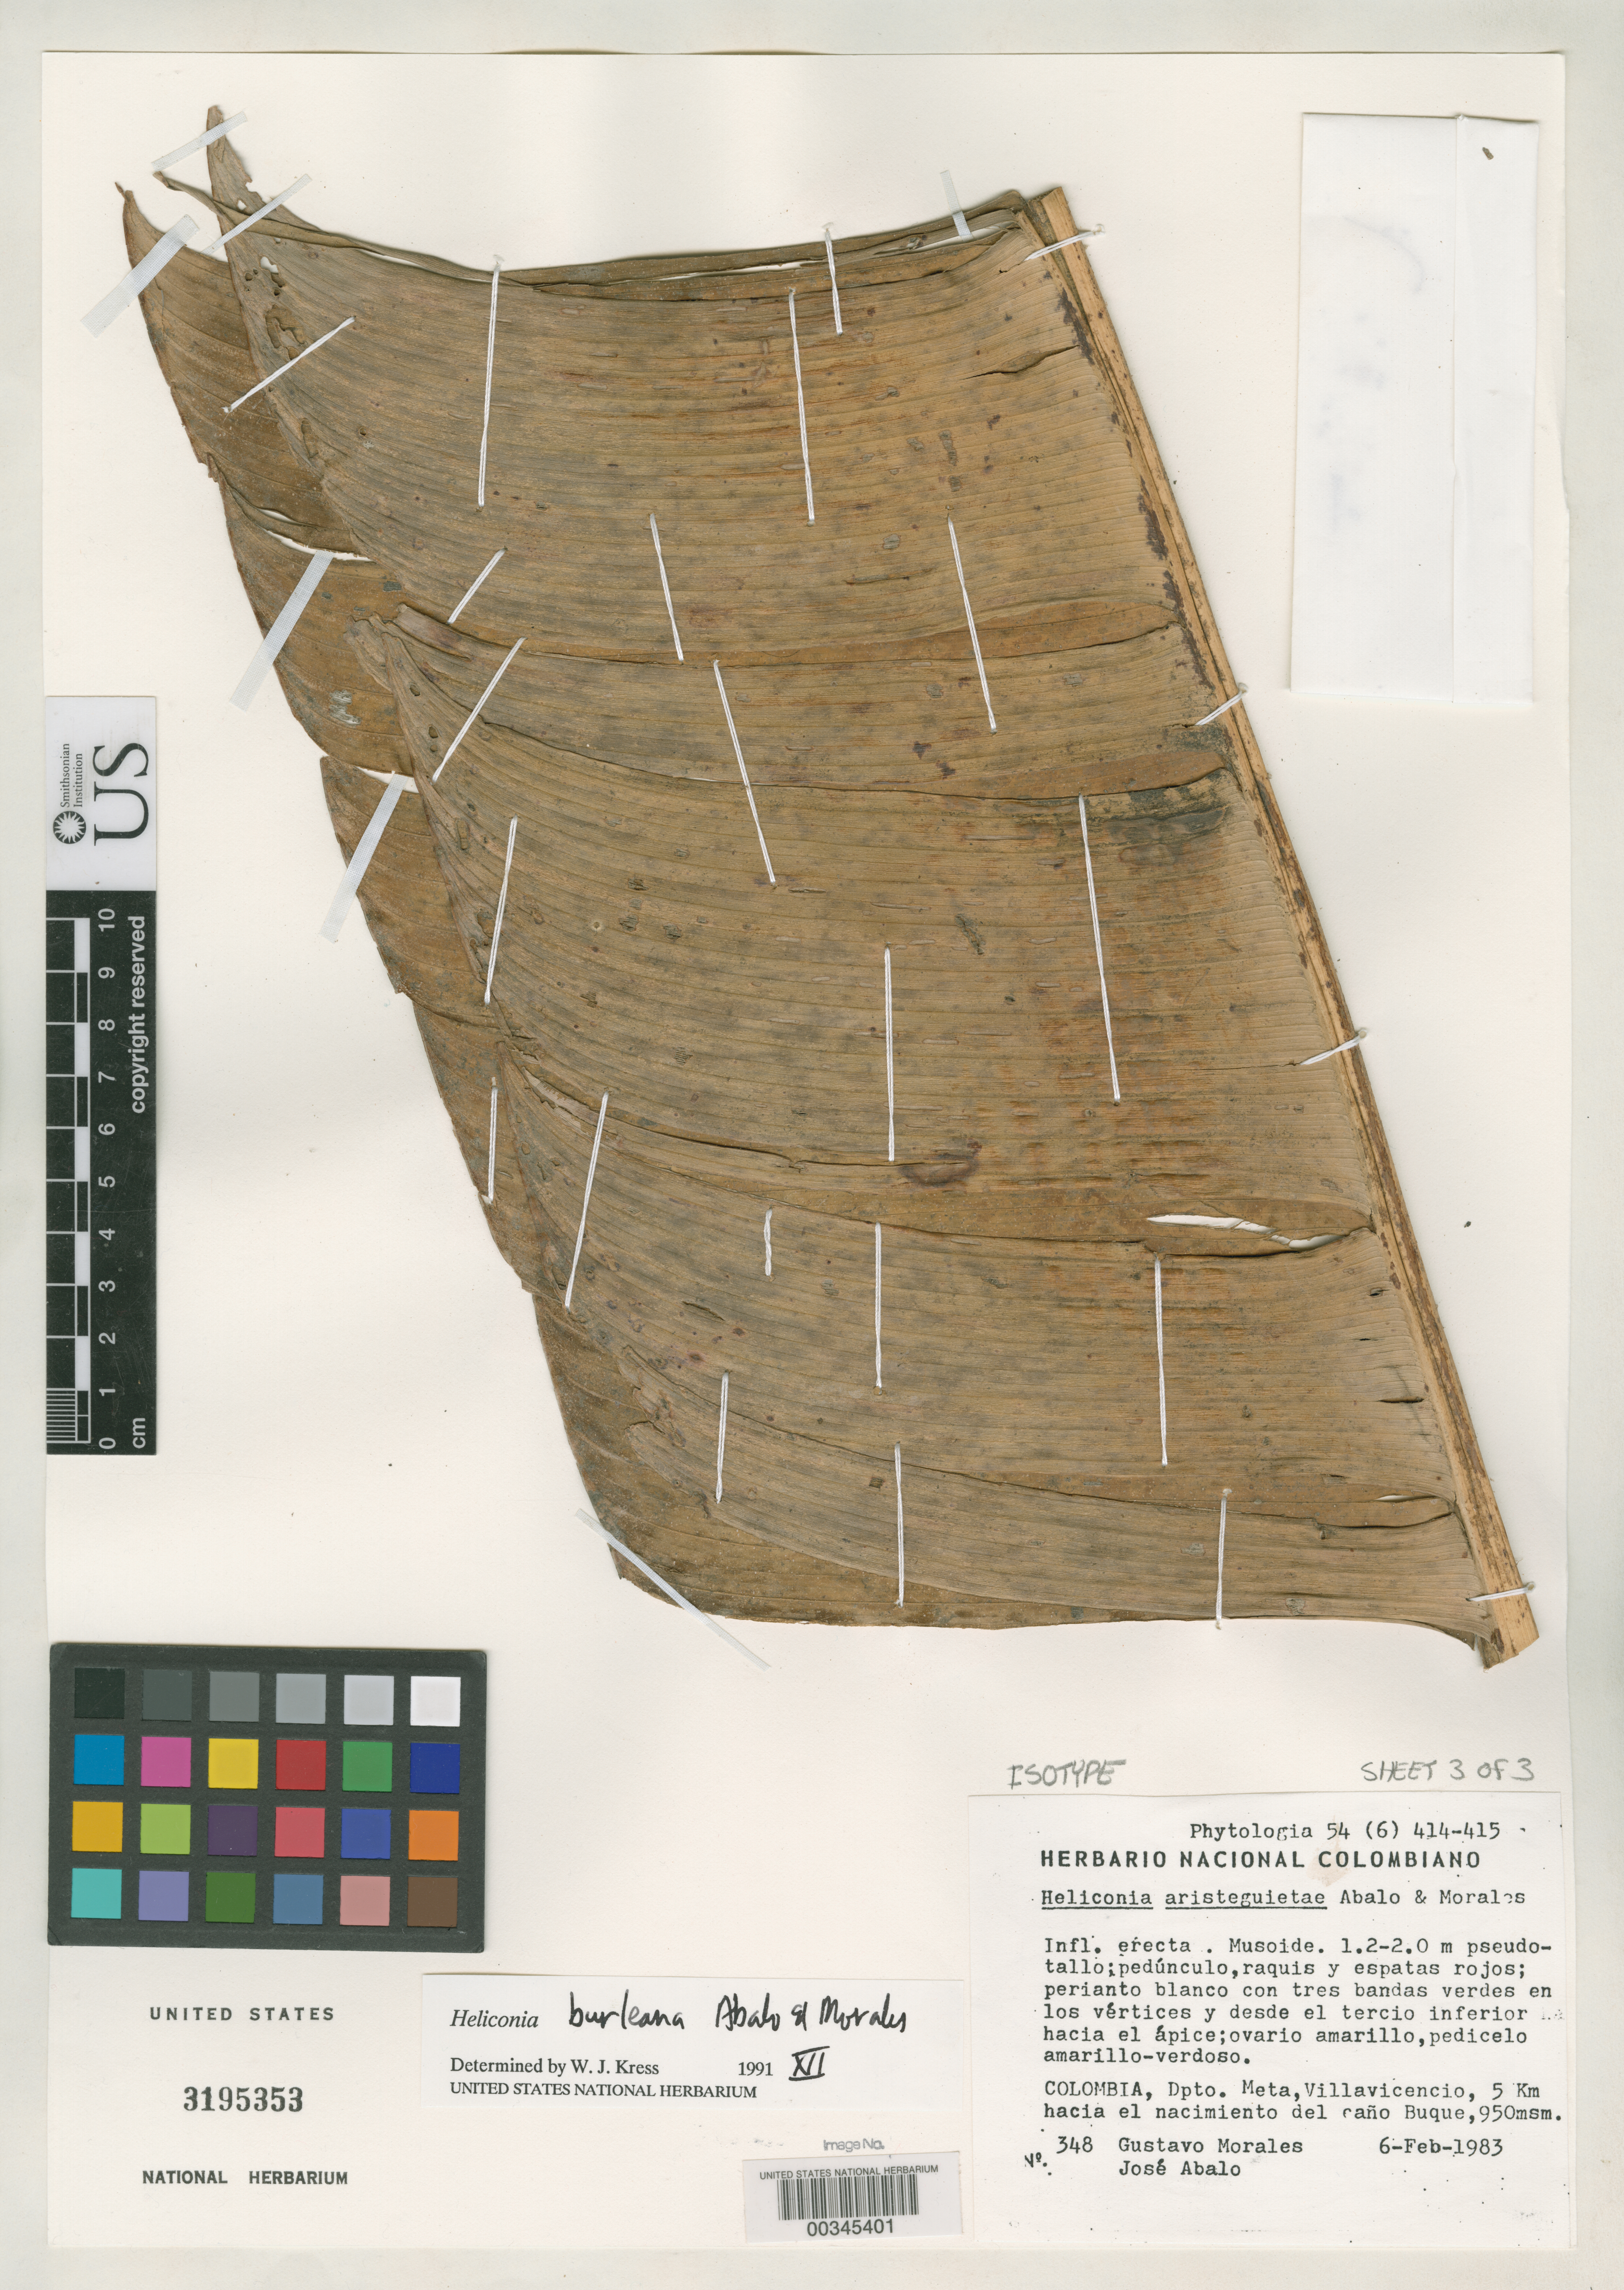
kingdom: Plantae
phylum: Tracheophyta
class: Liliopsida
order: Zingiberales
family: Heliconiaceae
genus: Heliconia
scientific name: Heliconia aristeguietae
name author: Abalo & G. Morales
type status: Isotype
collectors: G. Morales L. & J. E. Abalo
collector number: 348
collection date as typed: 06 Feb 1983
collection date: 1983-02-06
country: Colombia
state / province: Meta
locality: Villa Vicencia, 5 km Hacia El Nacimiento del Caño Buque.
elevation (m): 950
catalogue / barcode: US 3195353